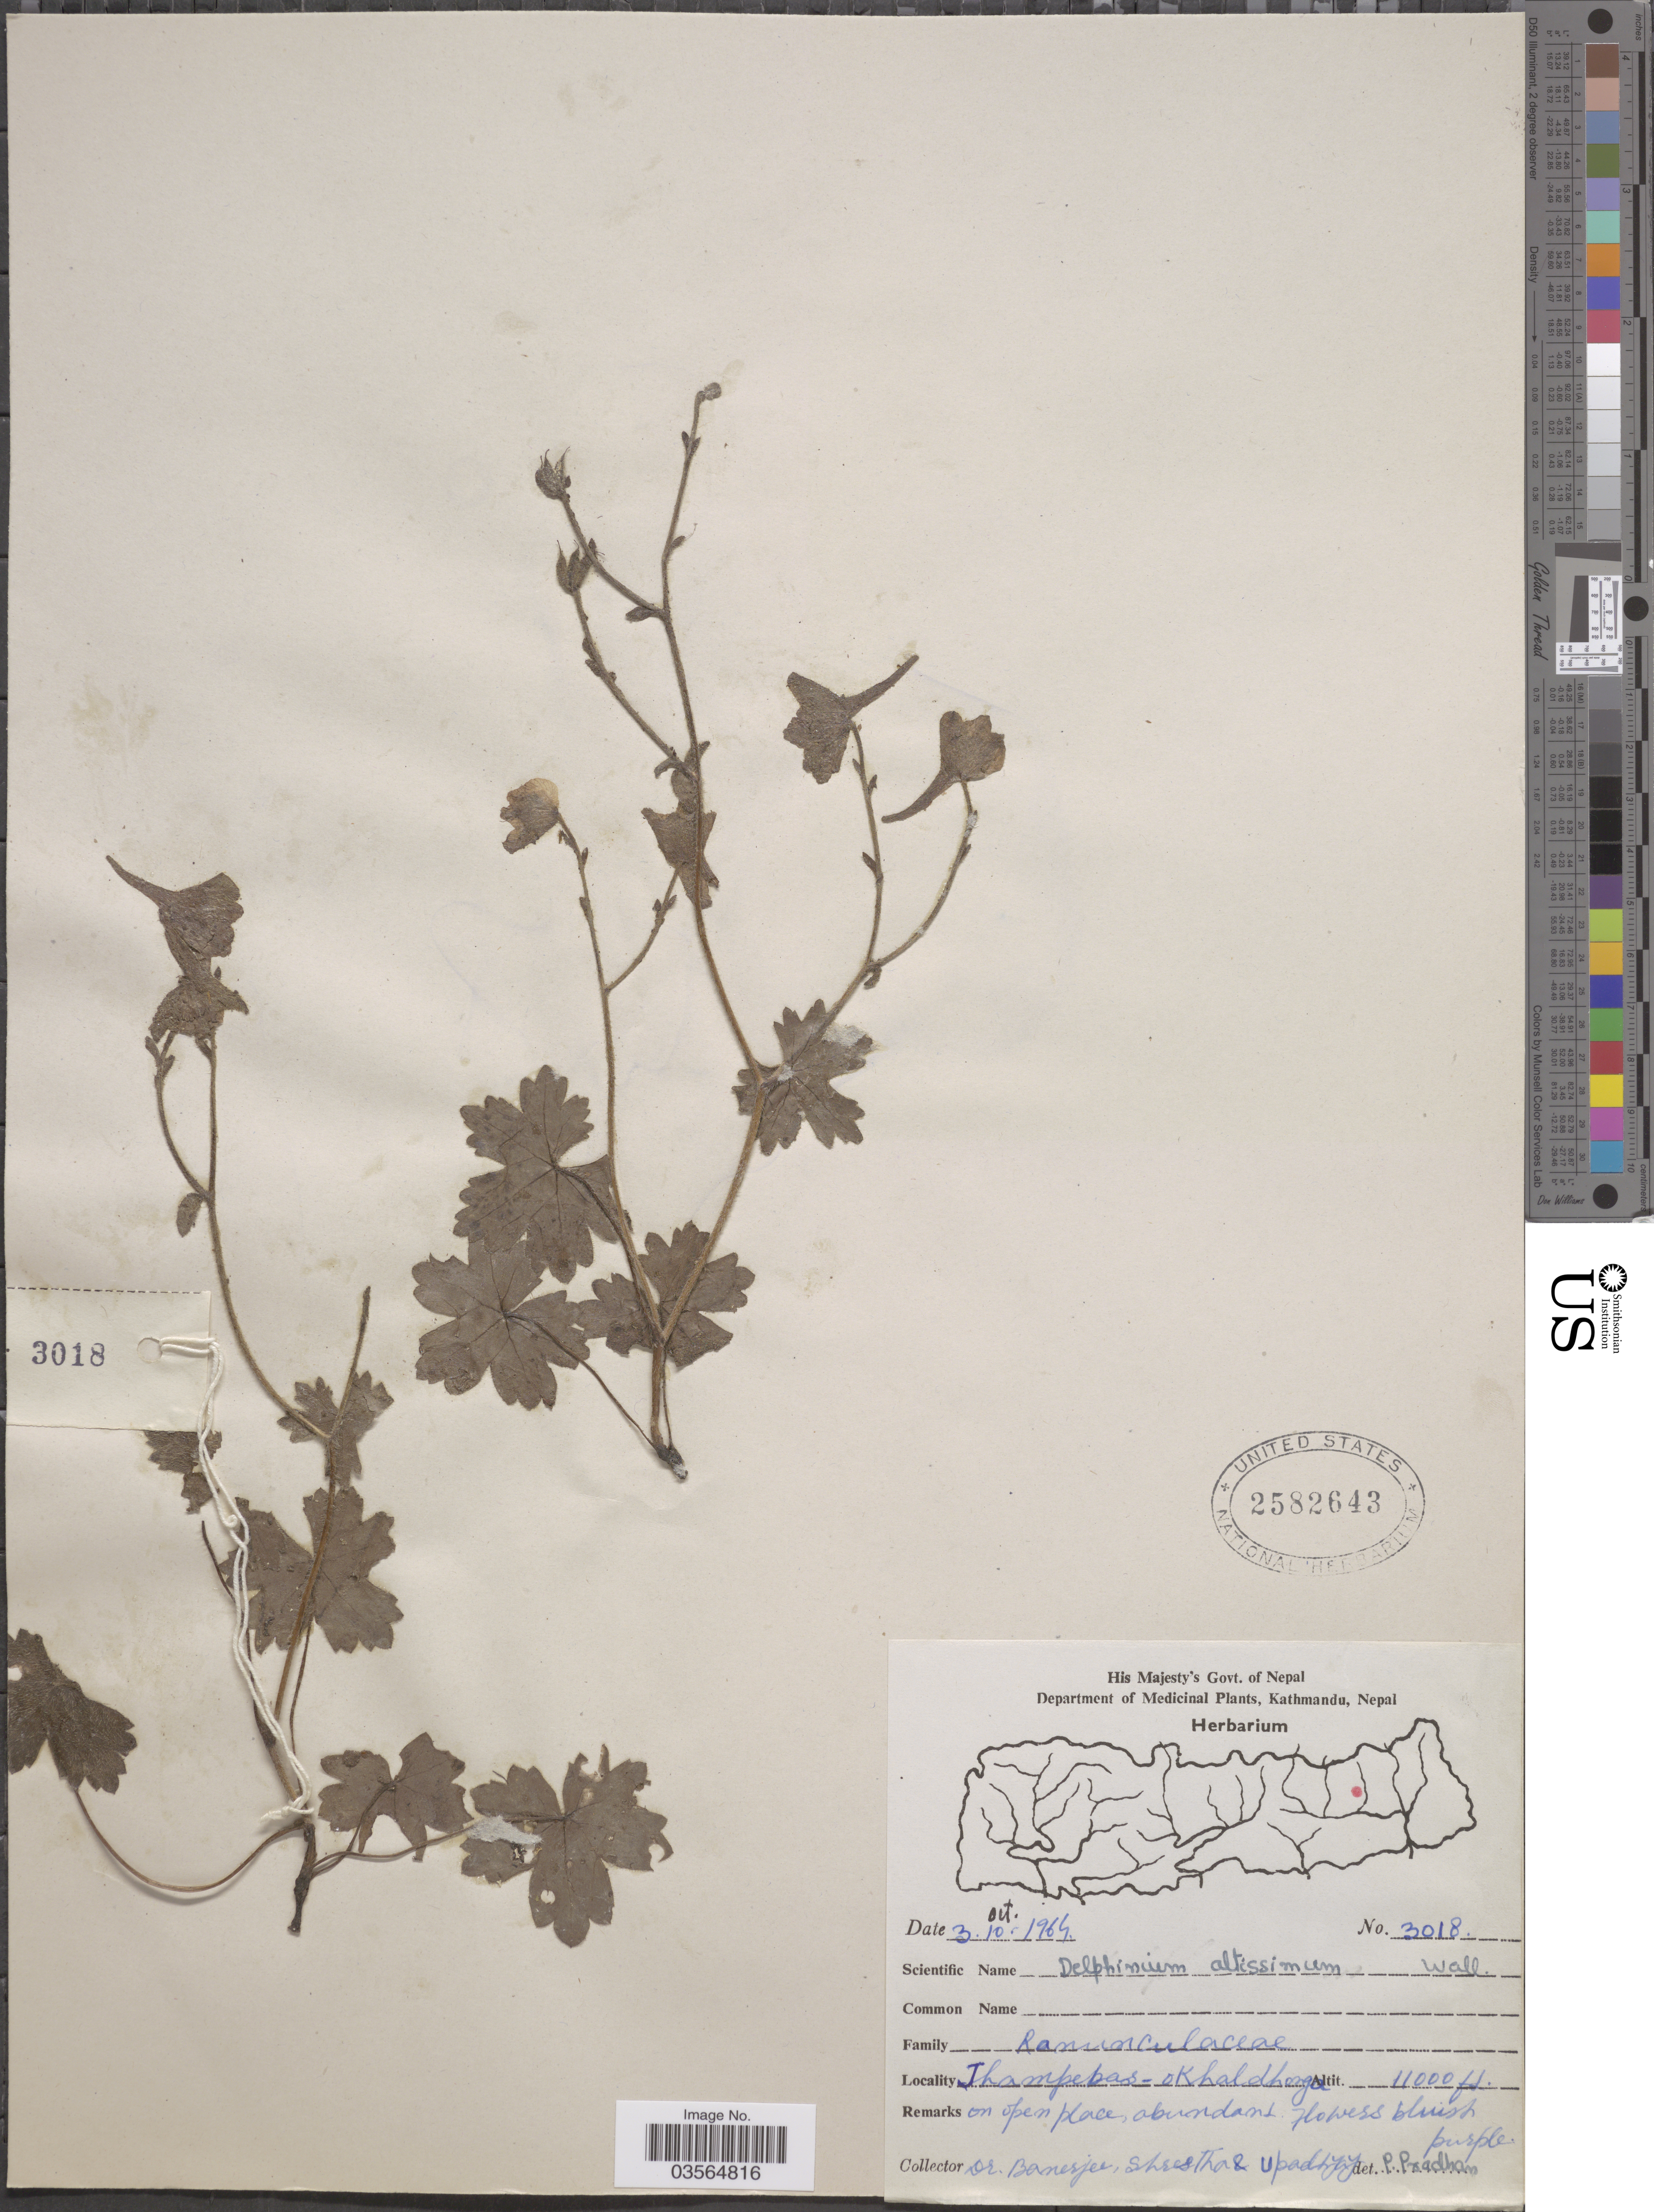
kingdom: Plantae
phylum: Tracheophyta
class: Magnoliopsida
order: Ranunculales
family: Ranunculaceae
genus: Delphinium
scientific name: Delphinium altissimum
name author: Wall.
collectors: -. Banerjee, -. Shrestha & Upadhyay, --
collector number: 3018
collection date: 1964-10-03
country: Nepal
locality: Thampebas-oKhaldhonga.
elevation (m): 3353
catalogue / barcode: US 2582643